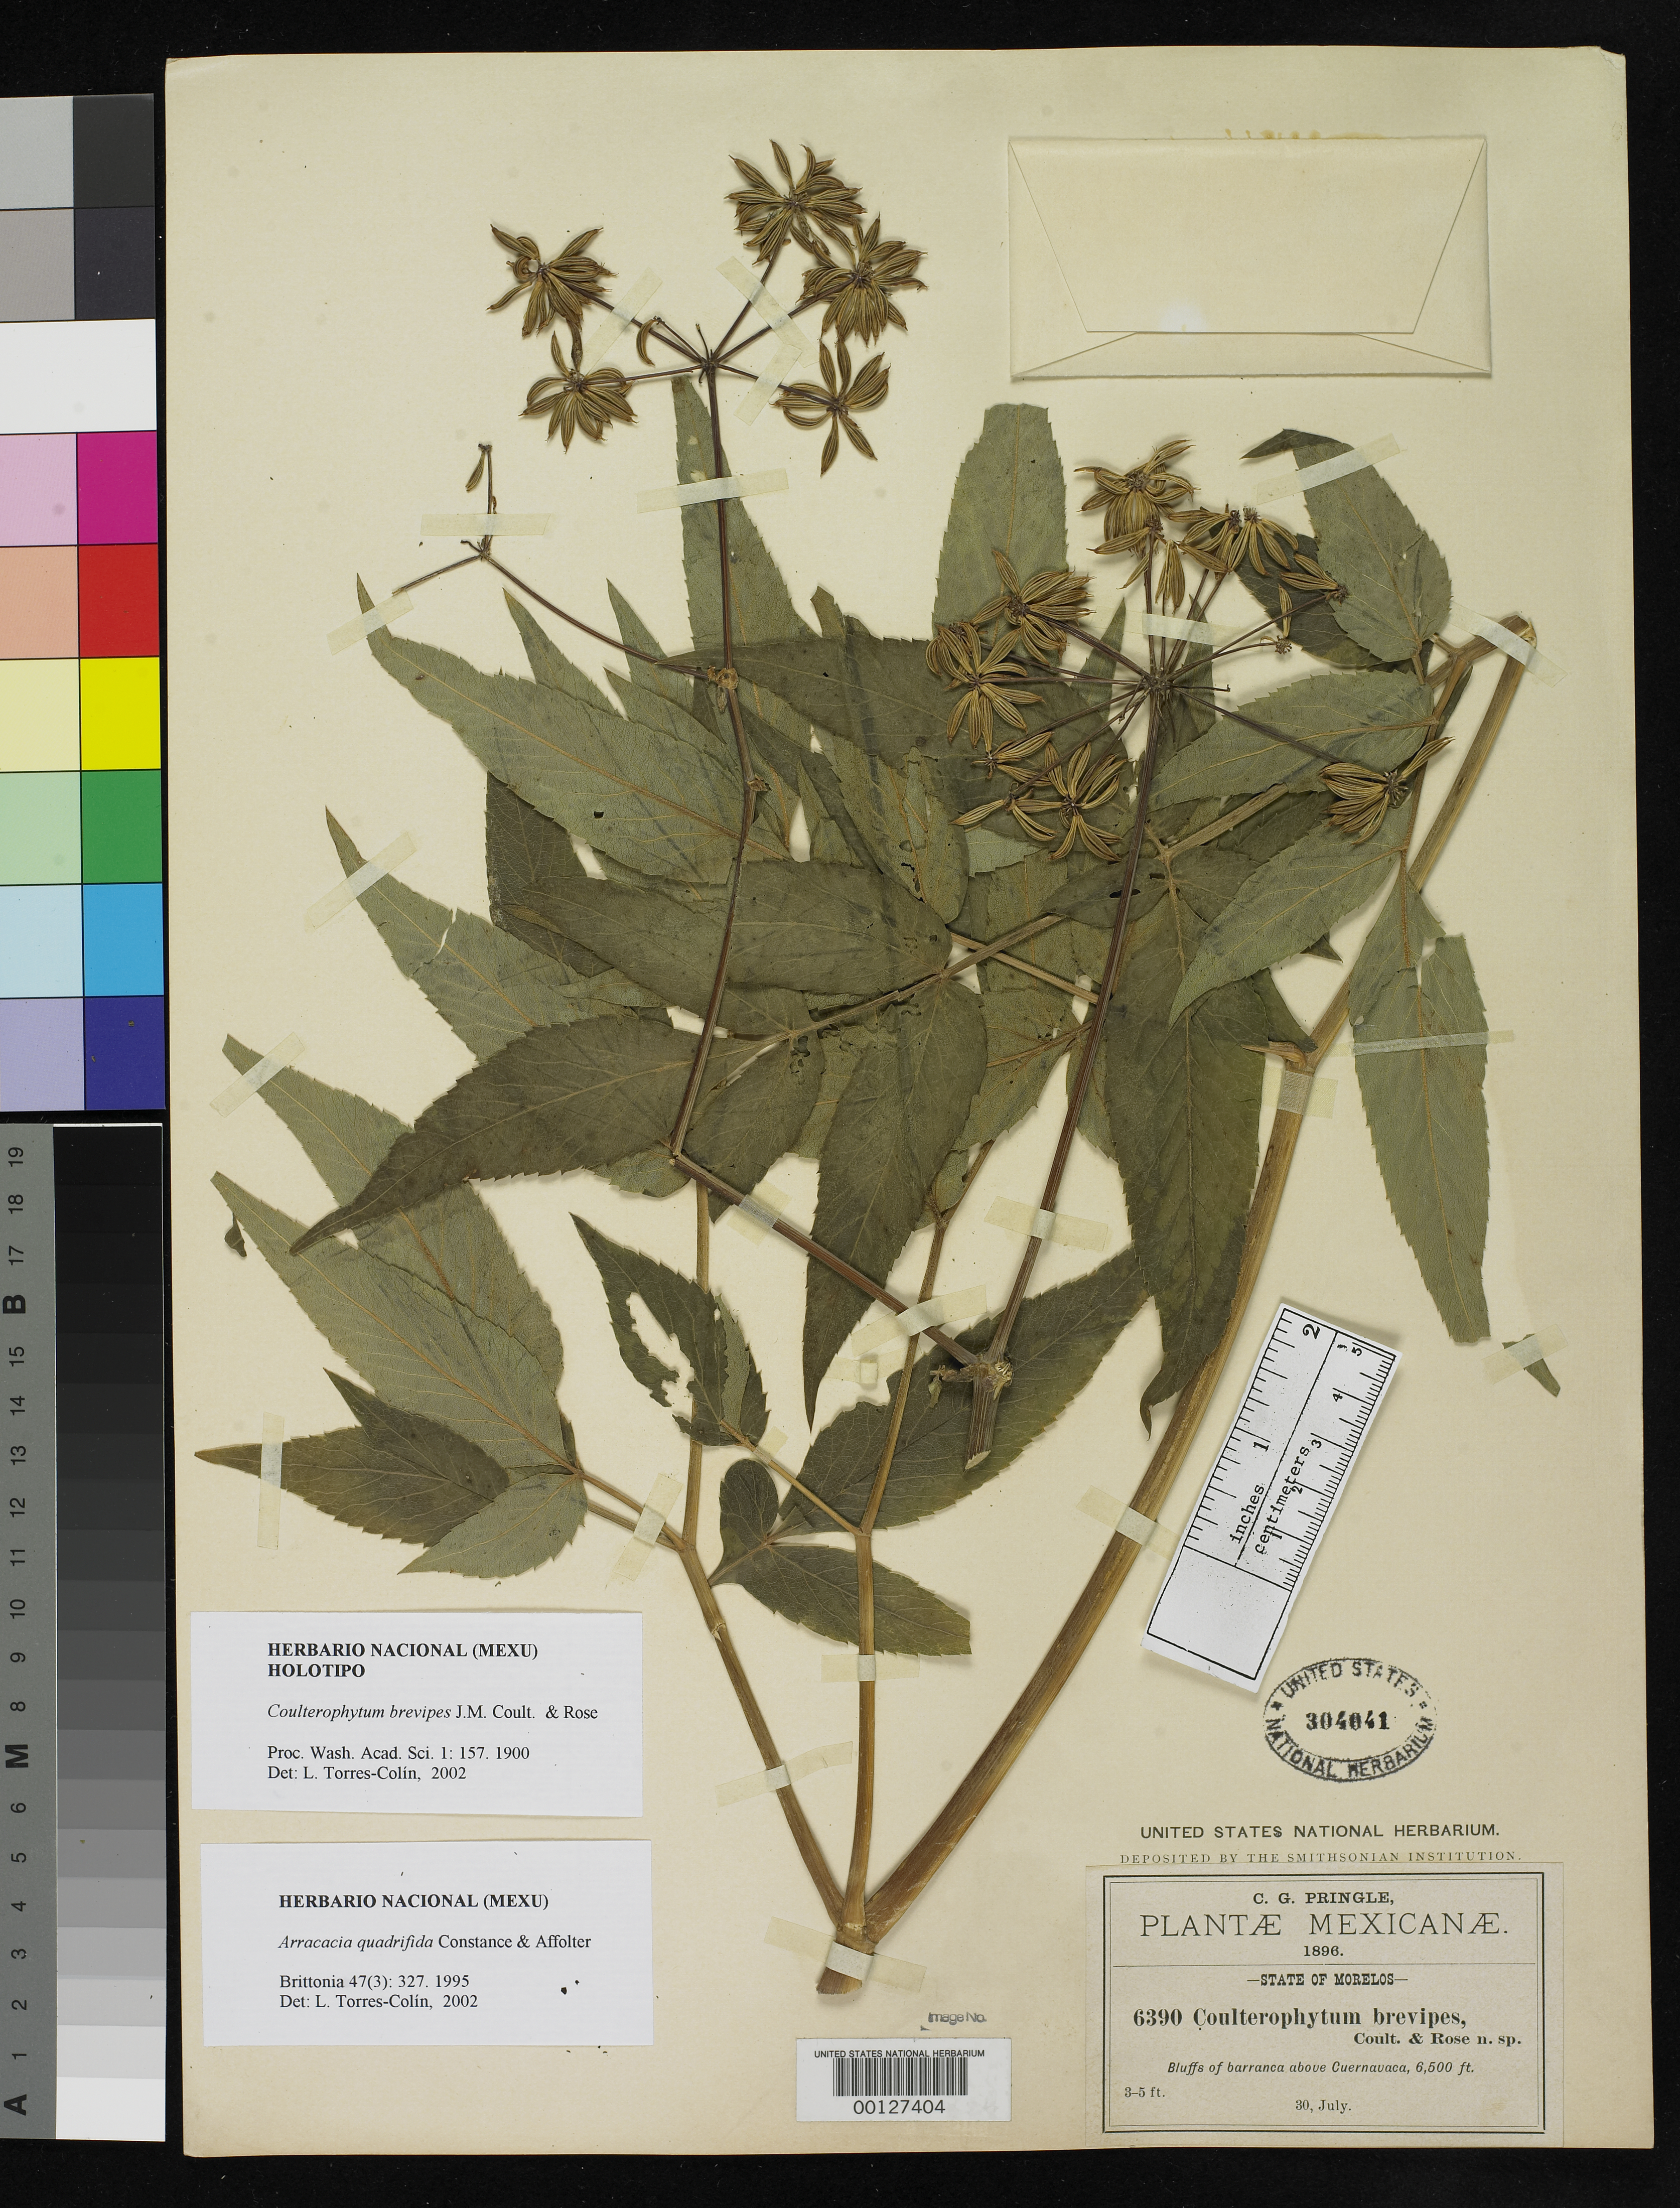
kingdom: Plantae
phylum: Tracheophyta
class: Magnoliopsida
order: Apiales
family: Apiaceae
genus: Coulterophytum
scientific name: Coulterophytum brevipes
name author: J.M. Coult. & Rose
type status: Holotype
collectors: C. G. Pringle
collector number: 6390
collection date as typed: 30 Jul 1896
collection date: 1896-07-30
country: Mexico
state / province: Morelos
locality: Above Cuernavaca.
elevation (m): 1950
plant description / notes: Also a type of Arracacia quadrifida L. Constance & J.M. Affolter, nom. nov.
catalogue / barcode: US 304041